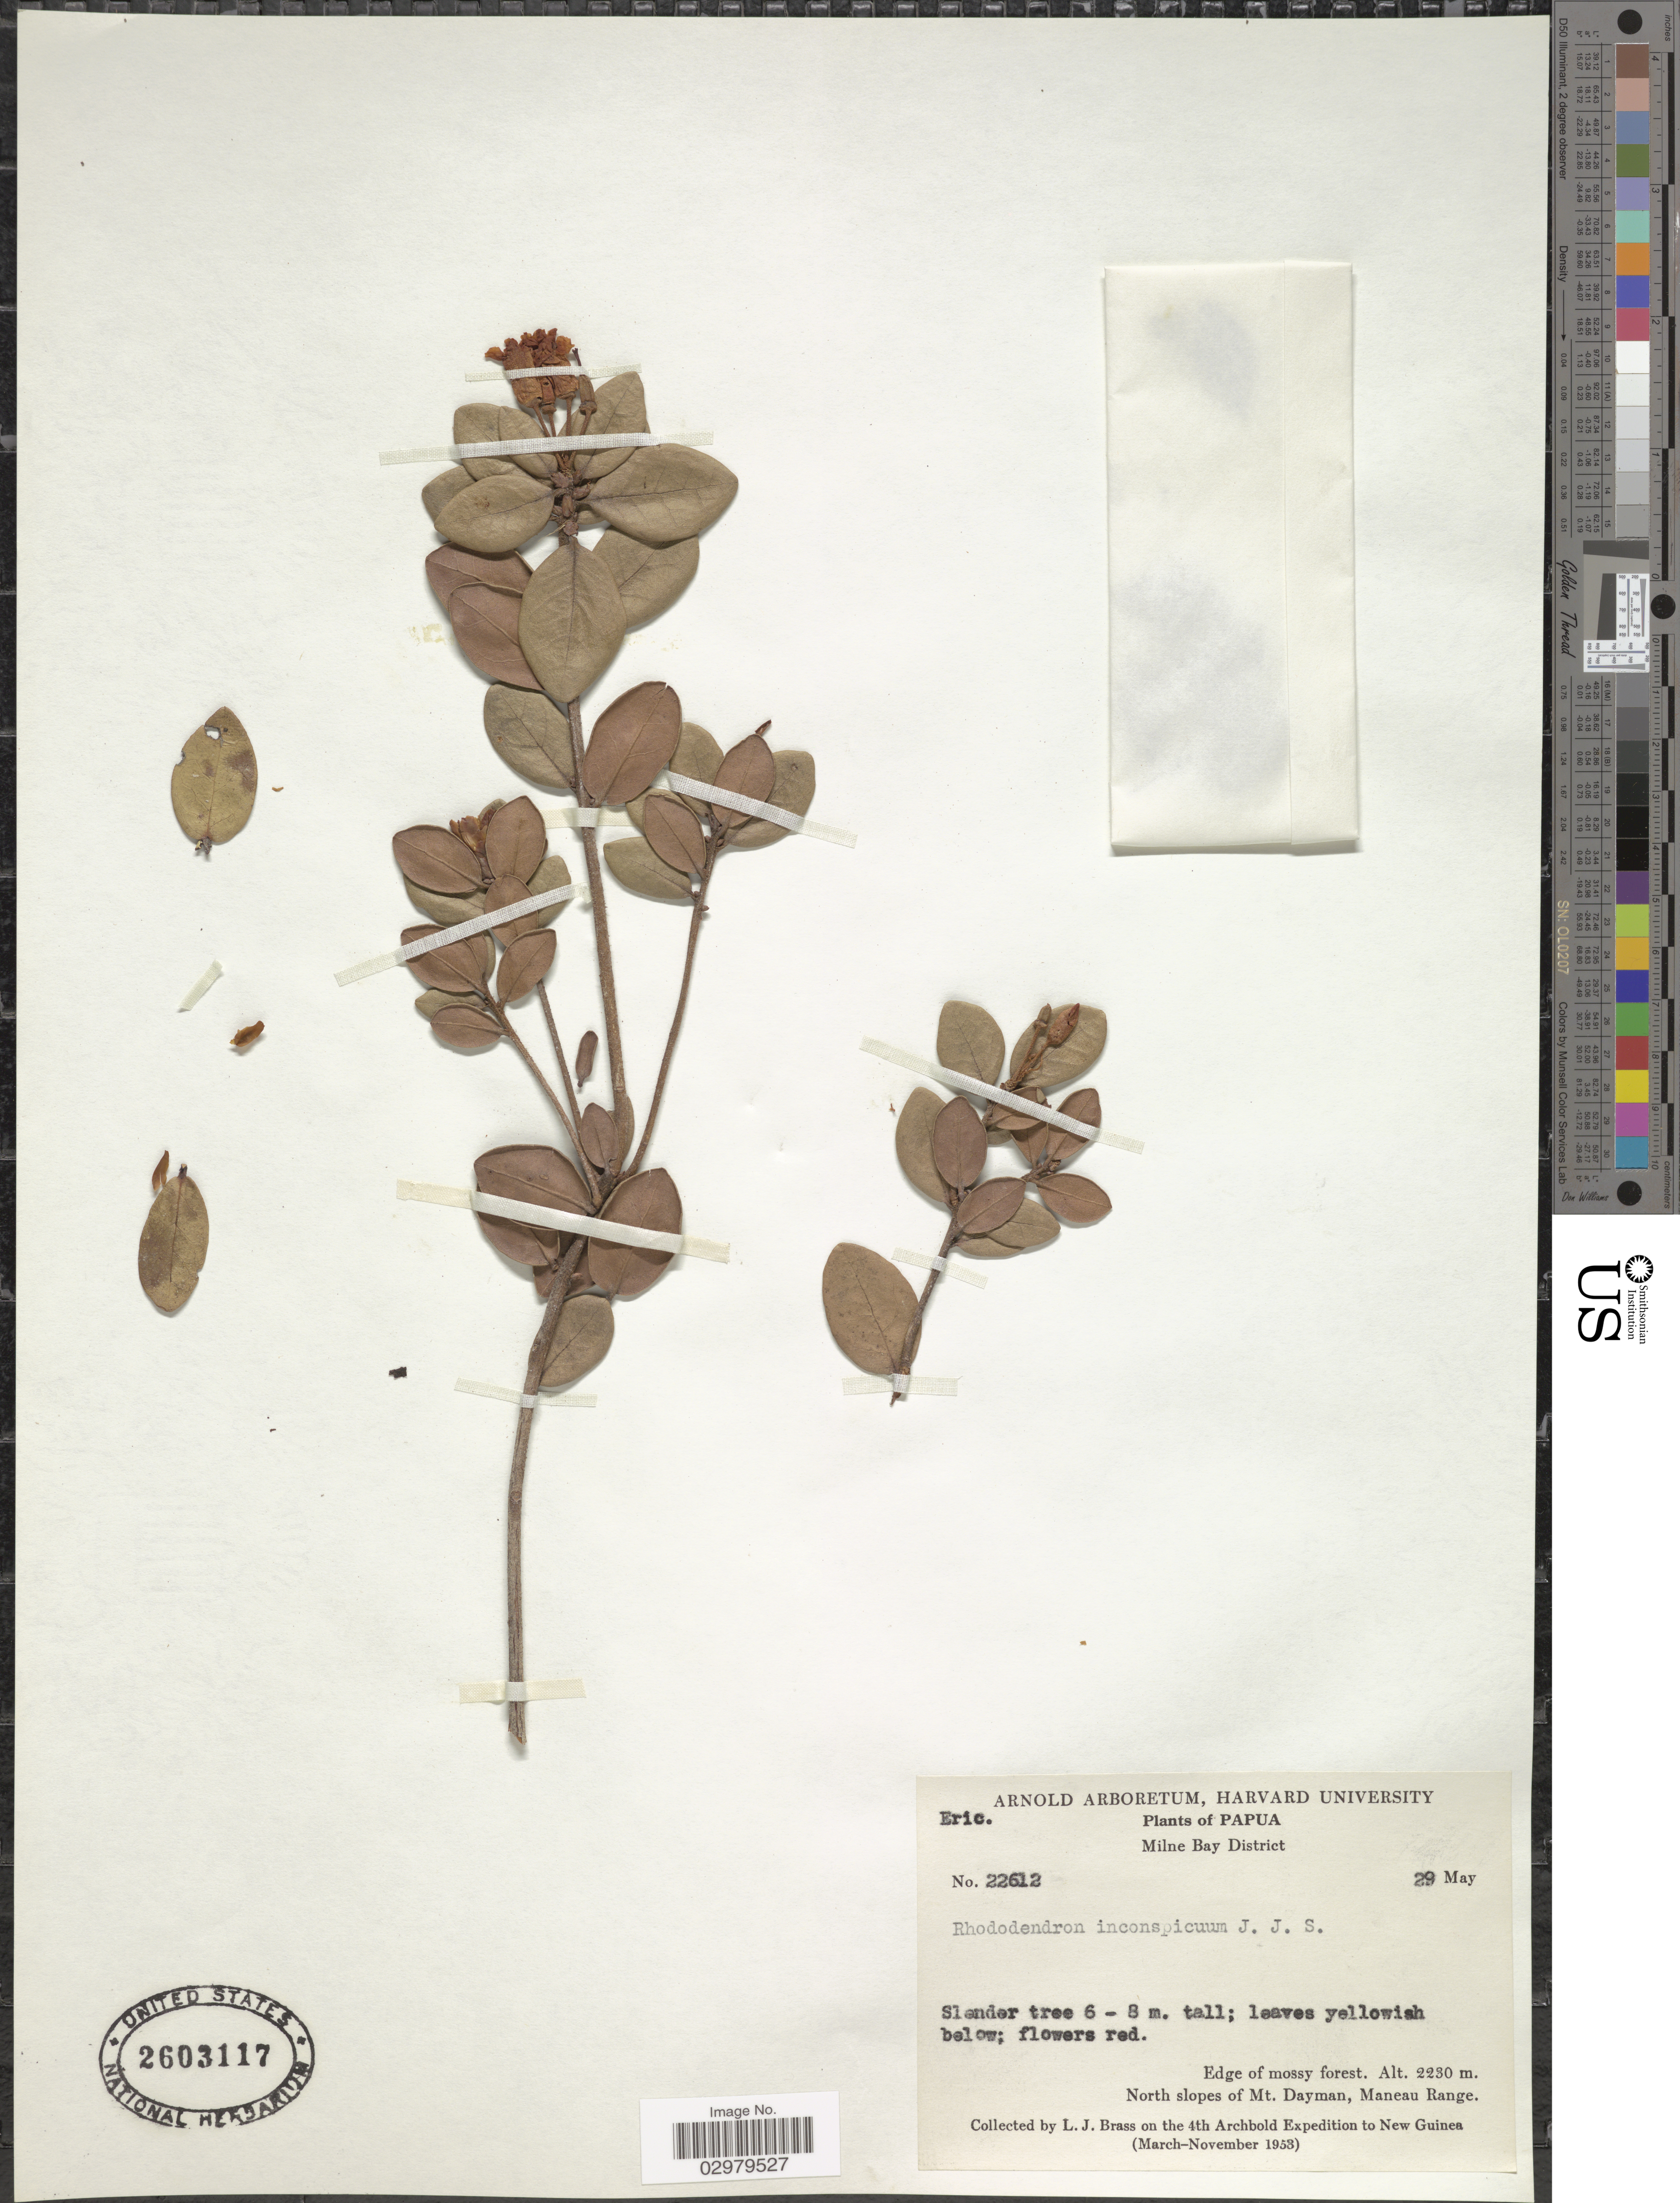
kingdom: Plantae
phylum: Tracheophyta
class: Magnoliopsida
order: Ericales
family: Ericaceae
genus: Rhododendron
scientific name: Rhododendron inconspicuum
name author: J.J. Sm.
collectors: L. J. Brass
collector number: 22612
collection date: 1953-05-29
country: Papua New Guinea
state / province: Milne Bay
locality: Papua. Milne Bay District. Edge of mossy forest. North slopes of Mt. Dayman, Maneau Range.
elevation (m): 2230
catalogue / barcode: US 2603117